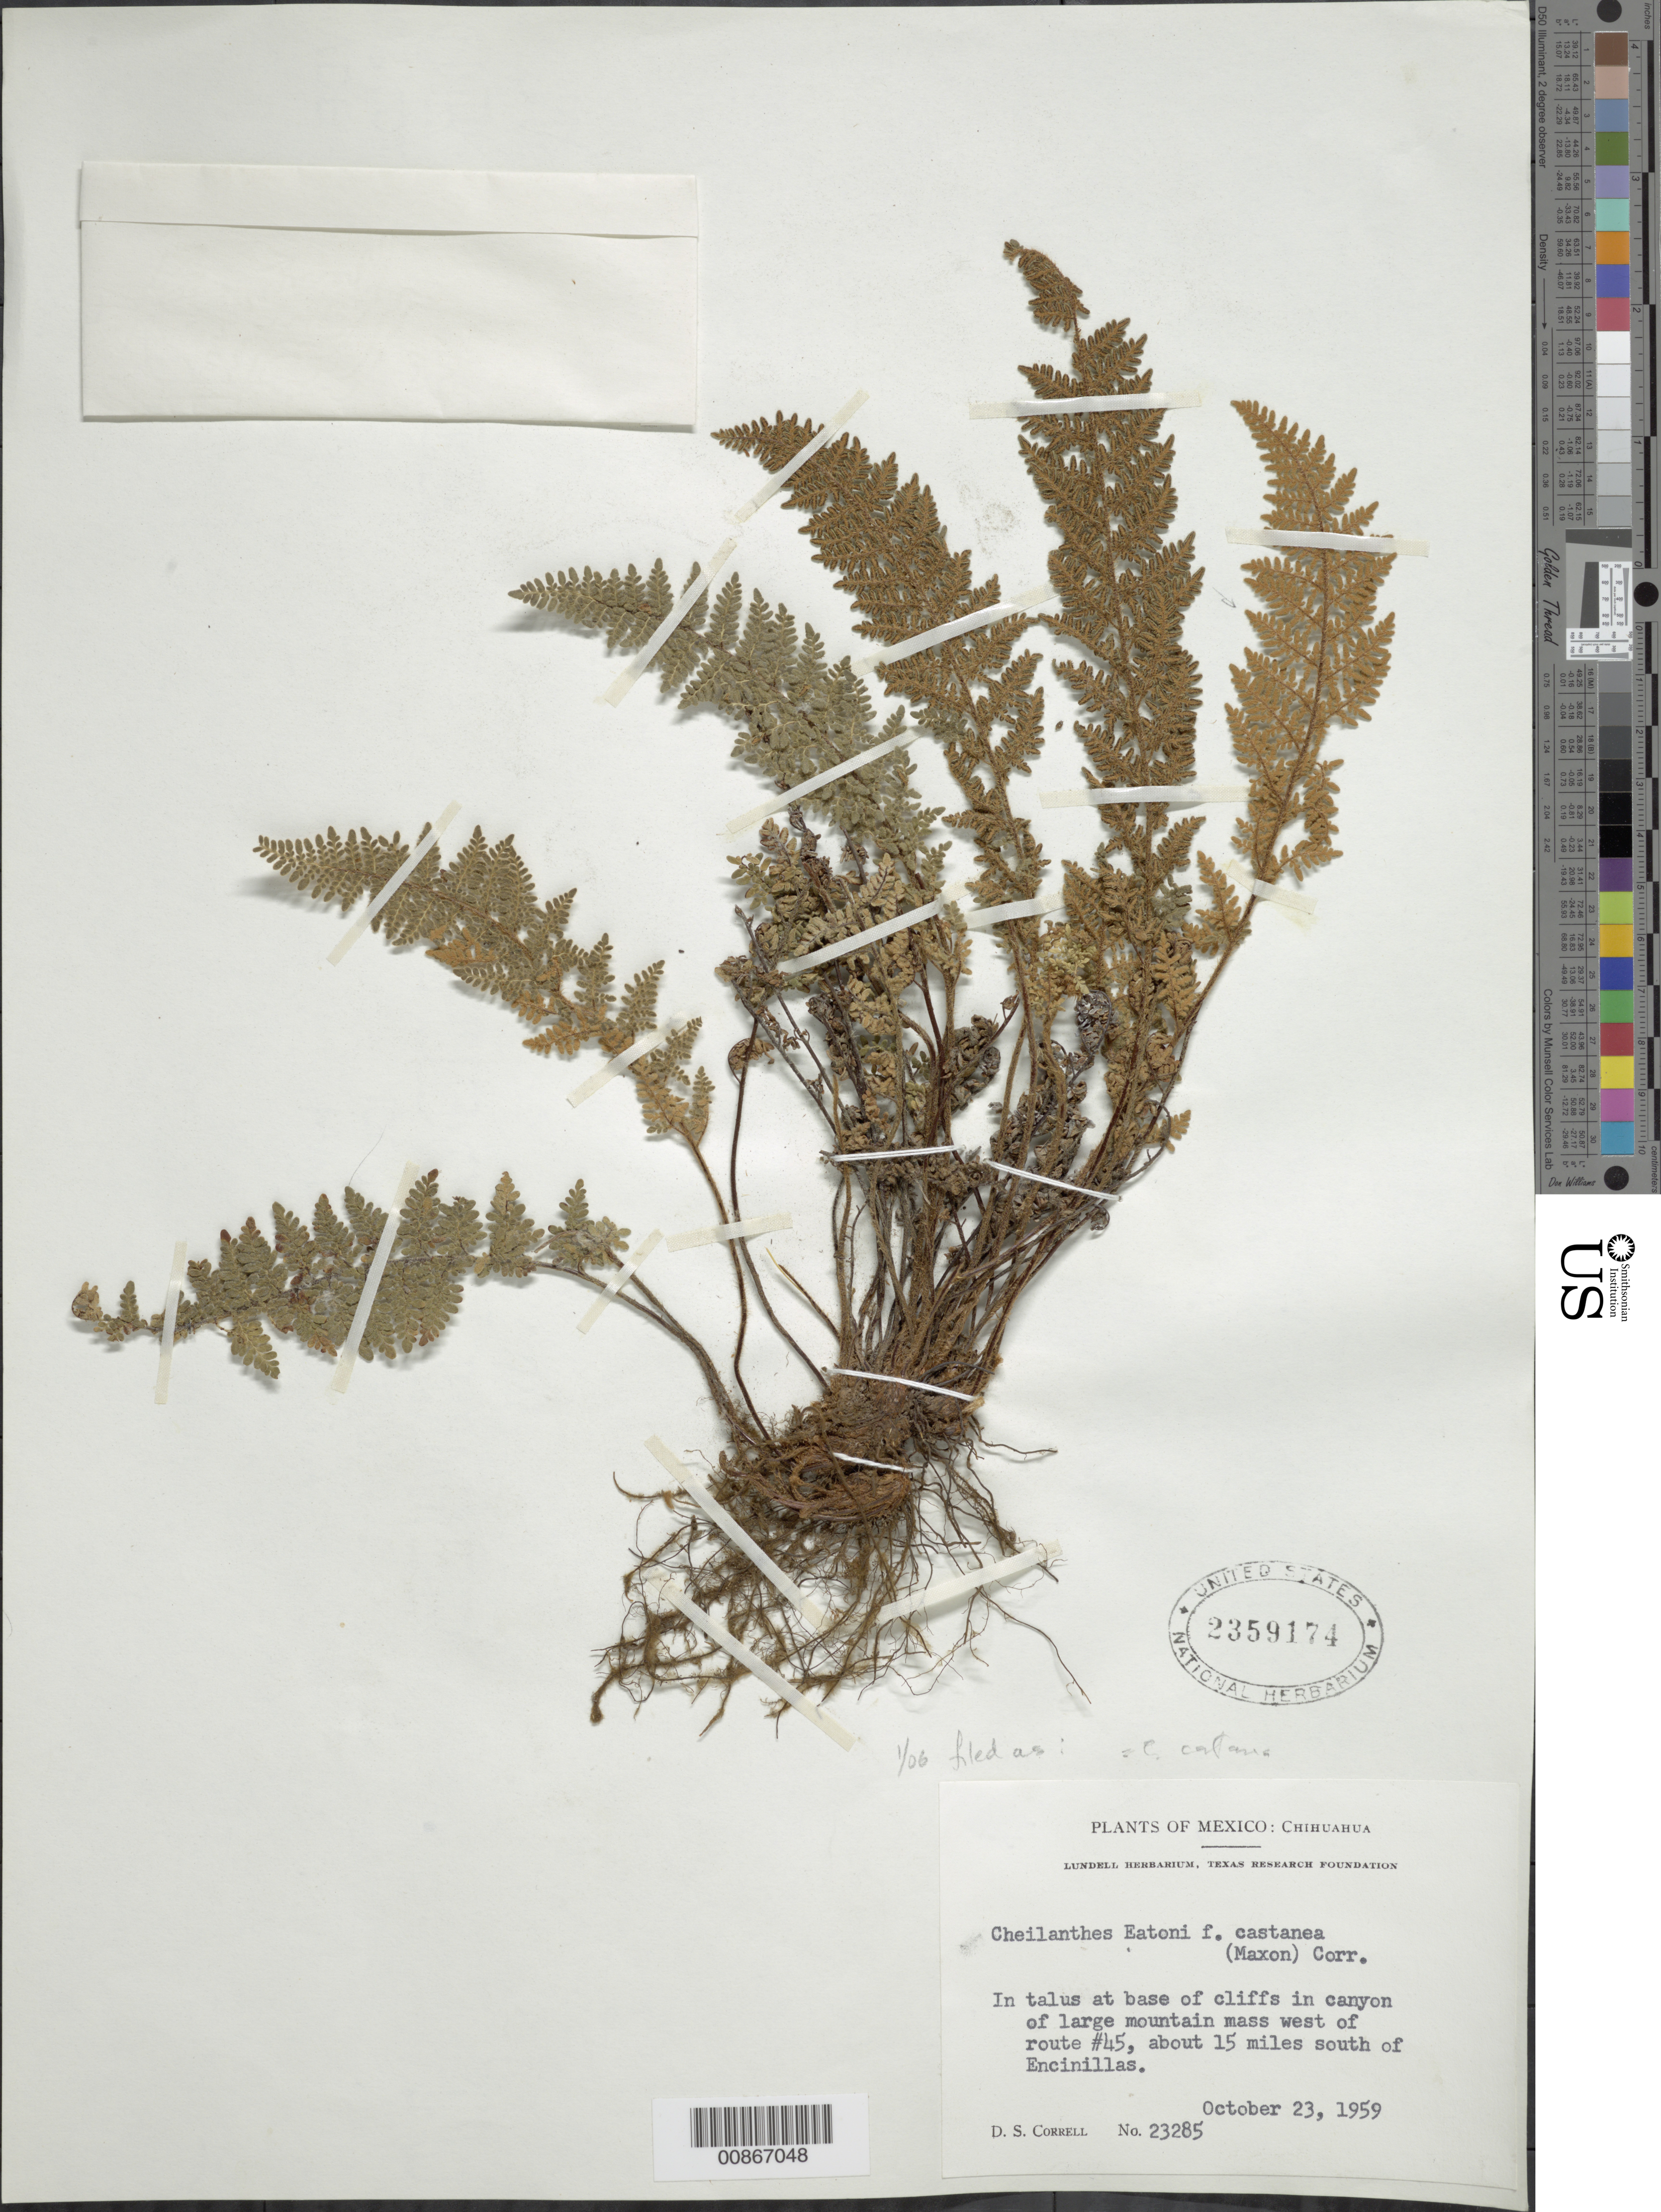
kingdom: Plantae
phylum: Tracheophyta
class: Polypodiopsida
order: Polypodiales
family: Pteridaceae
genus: Myriopteris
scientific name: Myriopteris rufa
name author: Fée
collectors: D. S. Correll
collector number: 23285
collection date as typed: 23 Oct 1959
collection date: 1959-10-23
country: Mexico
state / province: Chihuahua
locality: West of route #45, about 15 miles south of Encinillas.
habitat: In talus at base of cliffs in canyon of large mountain mass.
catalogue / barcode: US 2359174